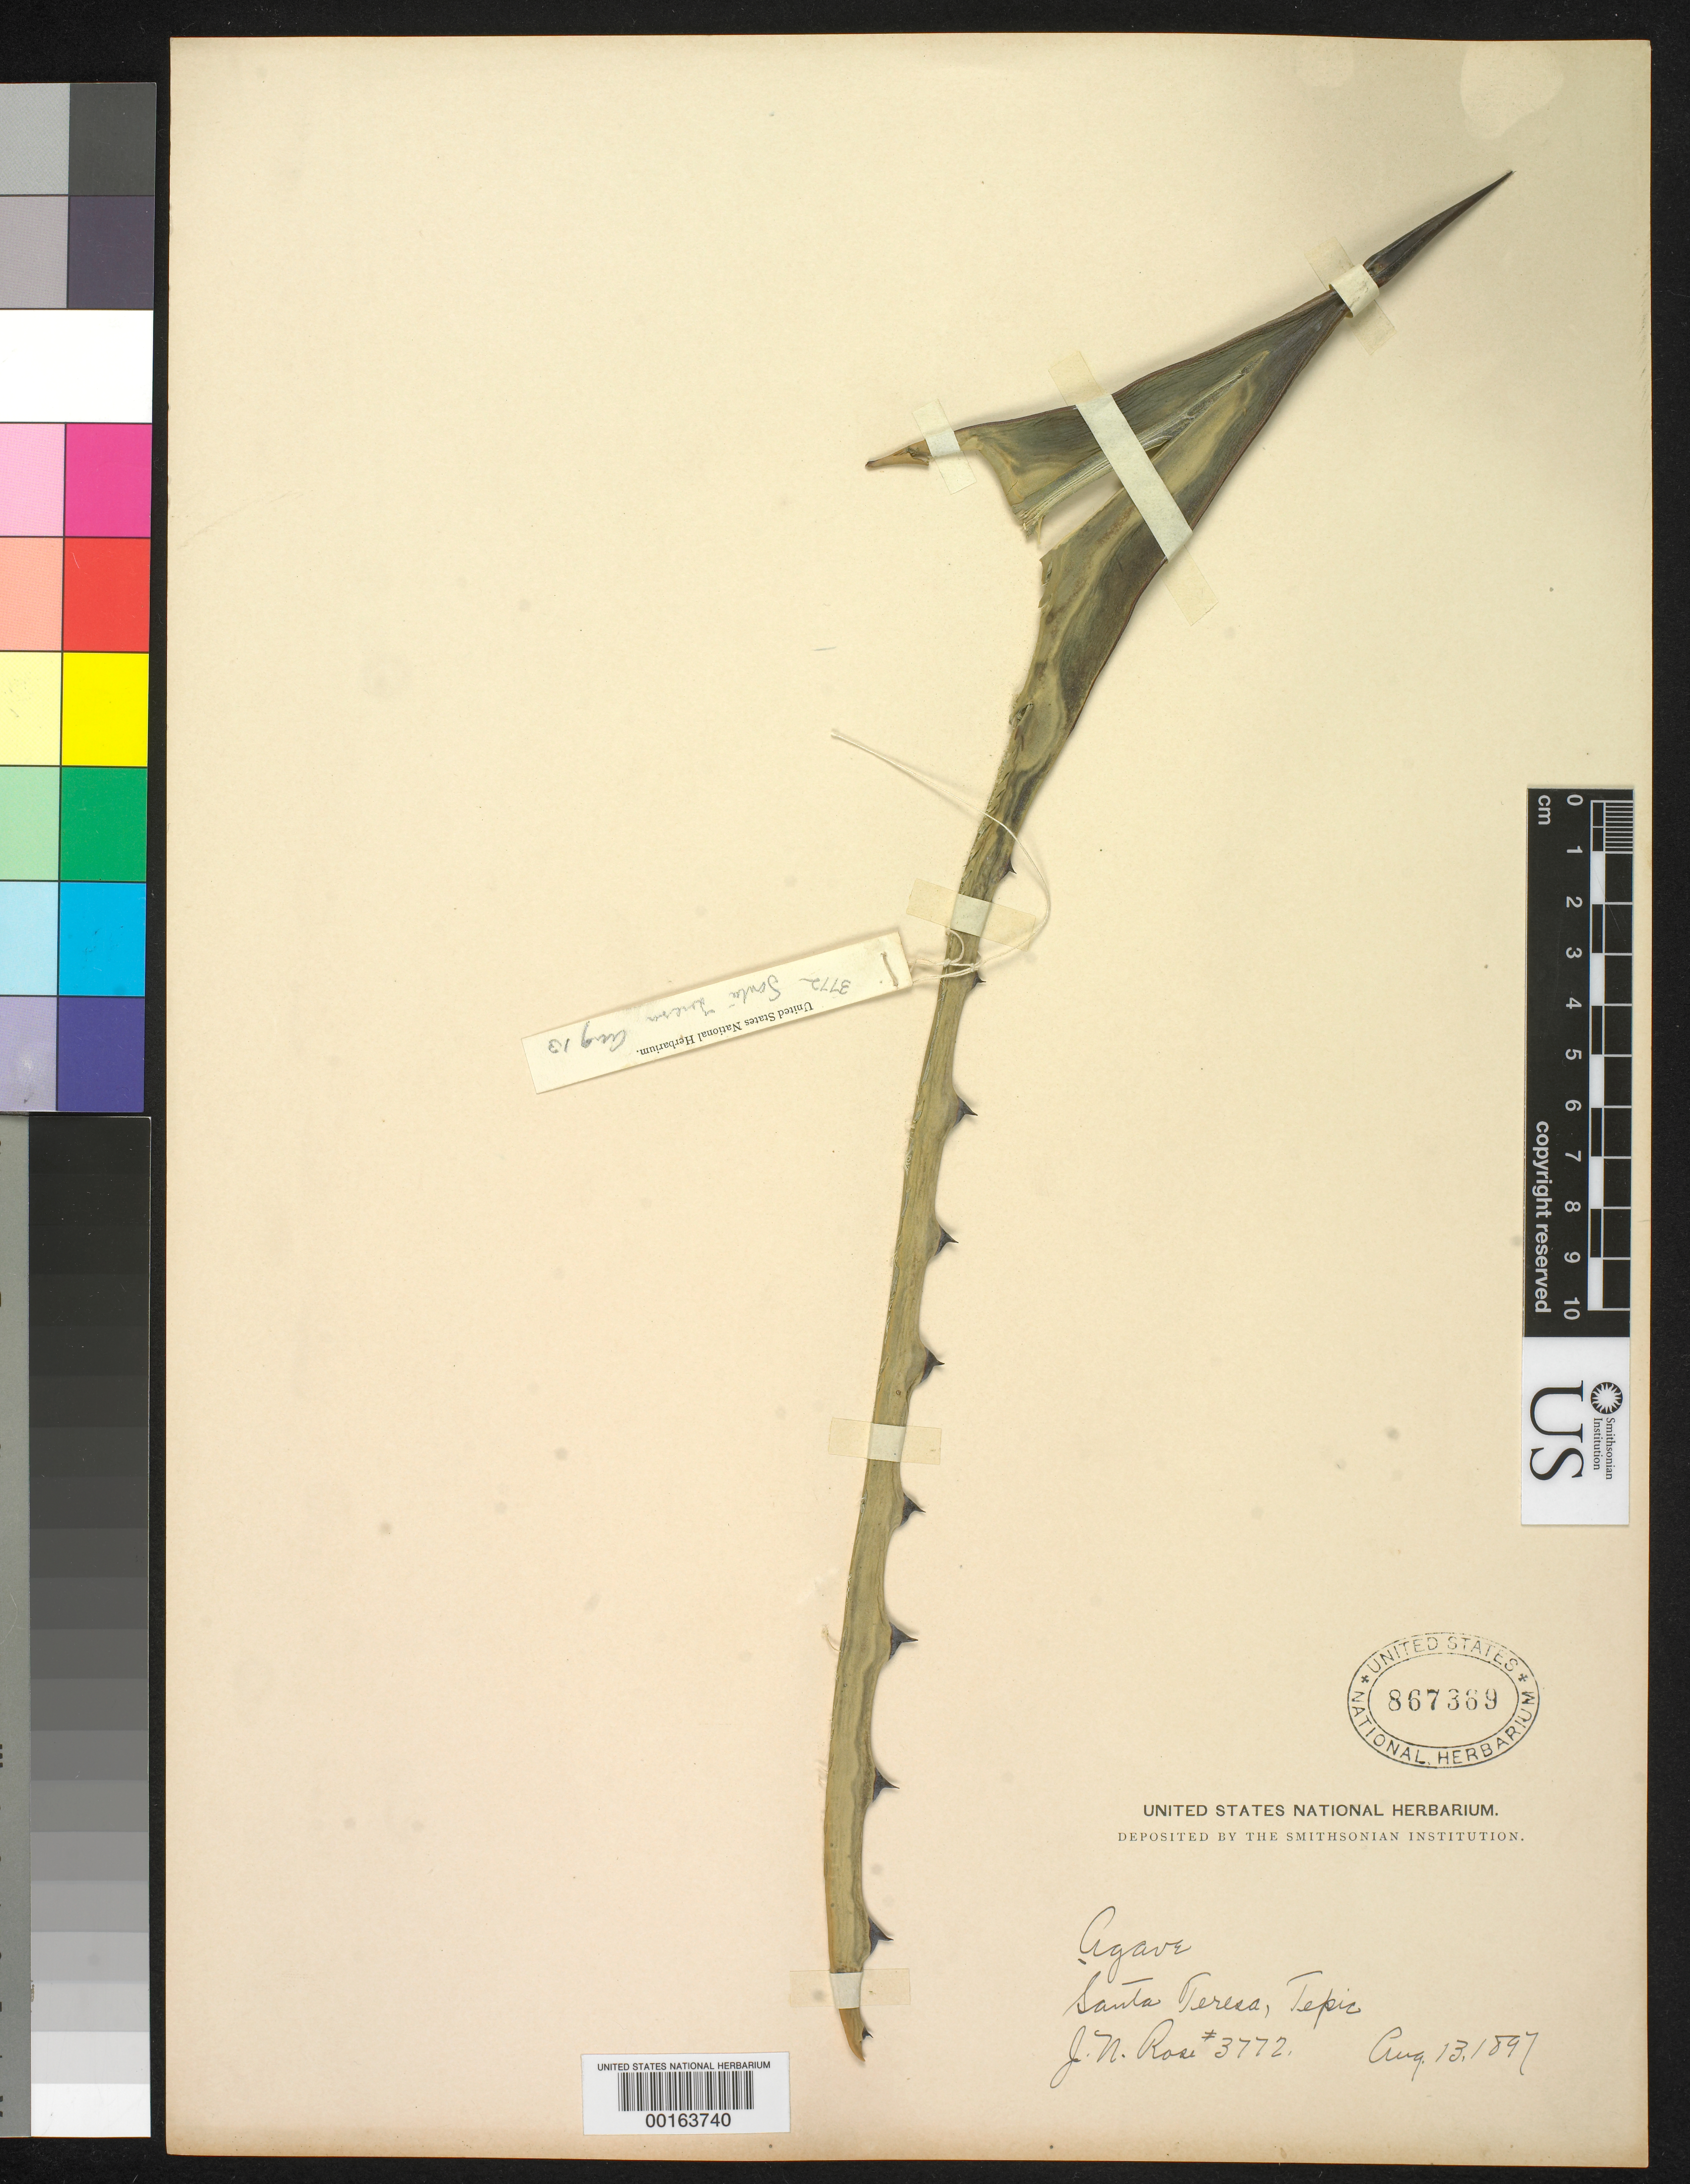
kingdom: Plantae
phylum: Tracheophyta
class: Liliopsida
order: Asparagales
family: Asparagaceae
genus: Agave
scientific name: Agave sp.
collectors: J. N. Rose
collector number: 3772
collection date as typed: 13 Aug 1897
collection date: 1897-08-13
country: Mexico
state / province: Nayarit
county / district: Tepic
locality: Santa teresa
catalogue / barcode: US 867369